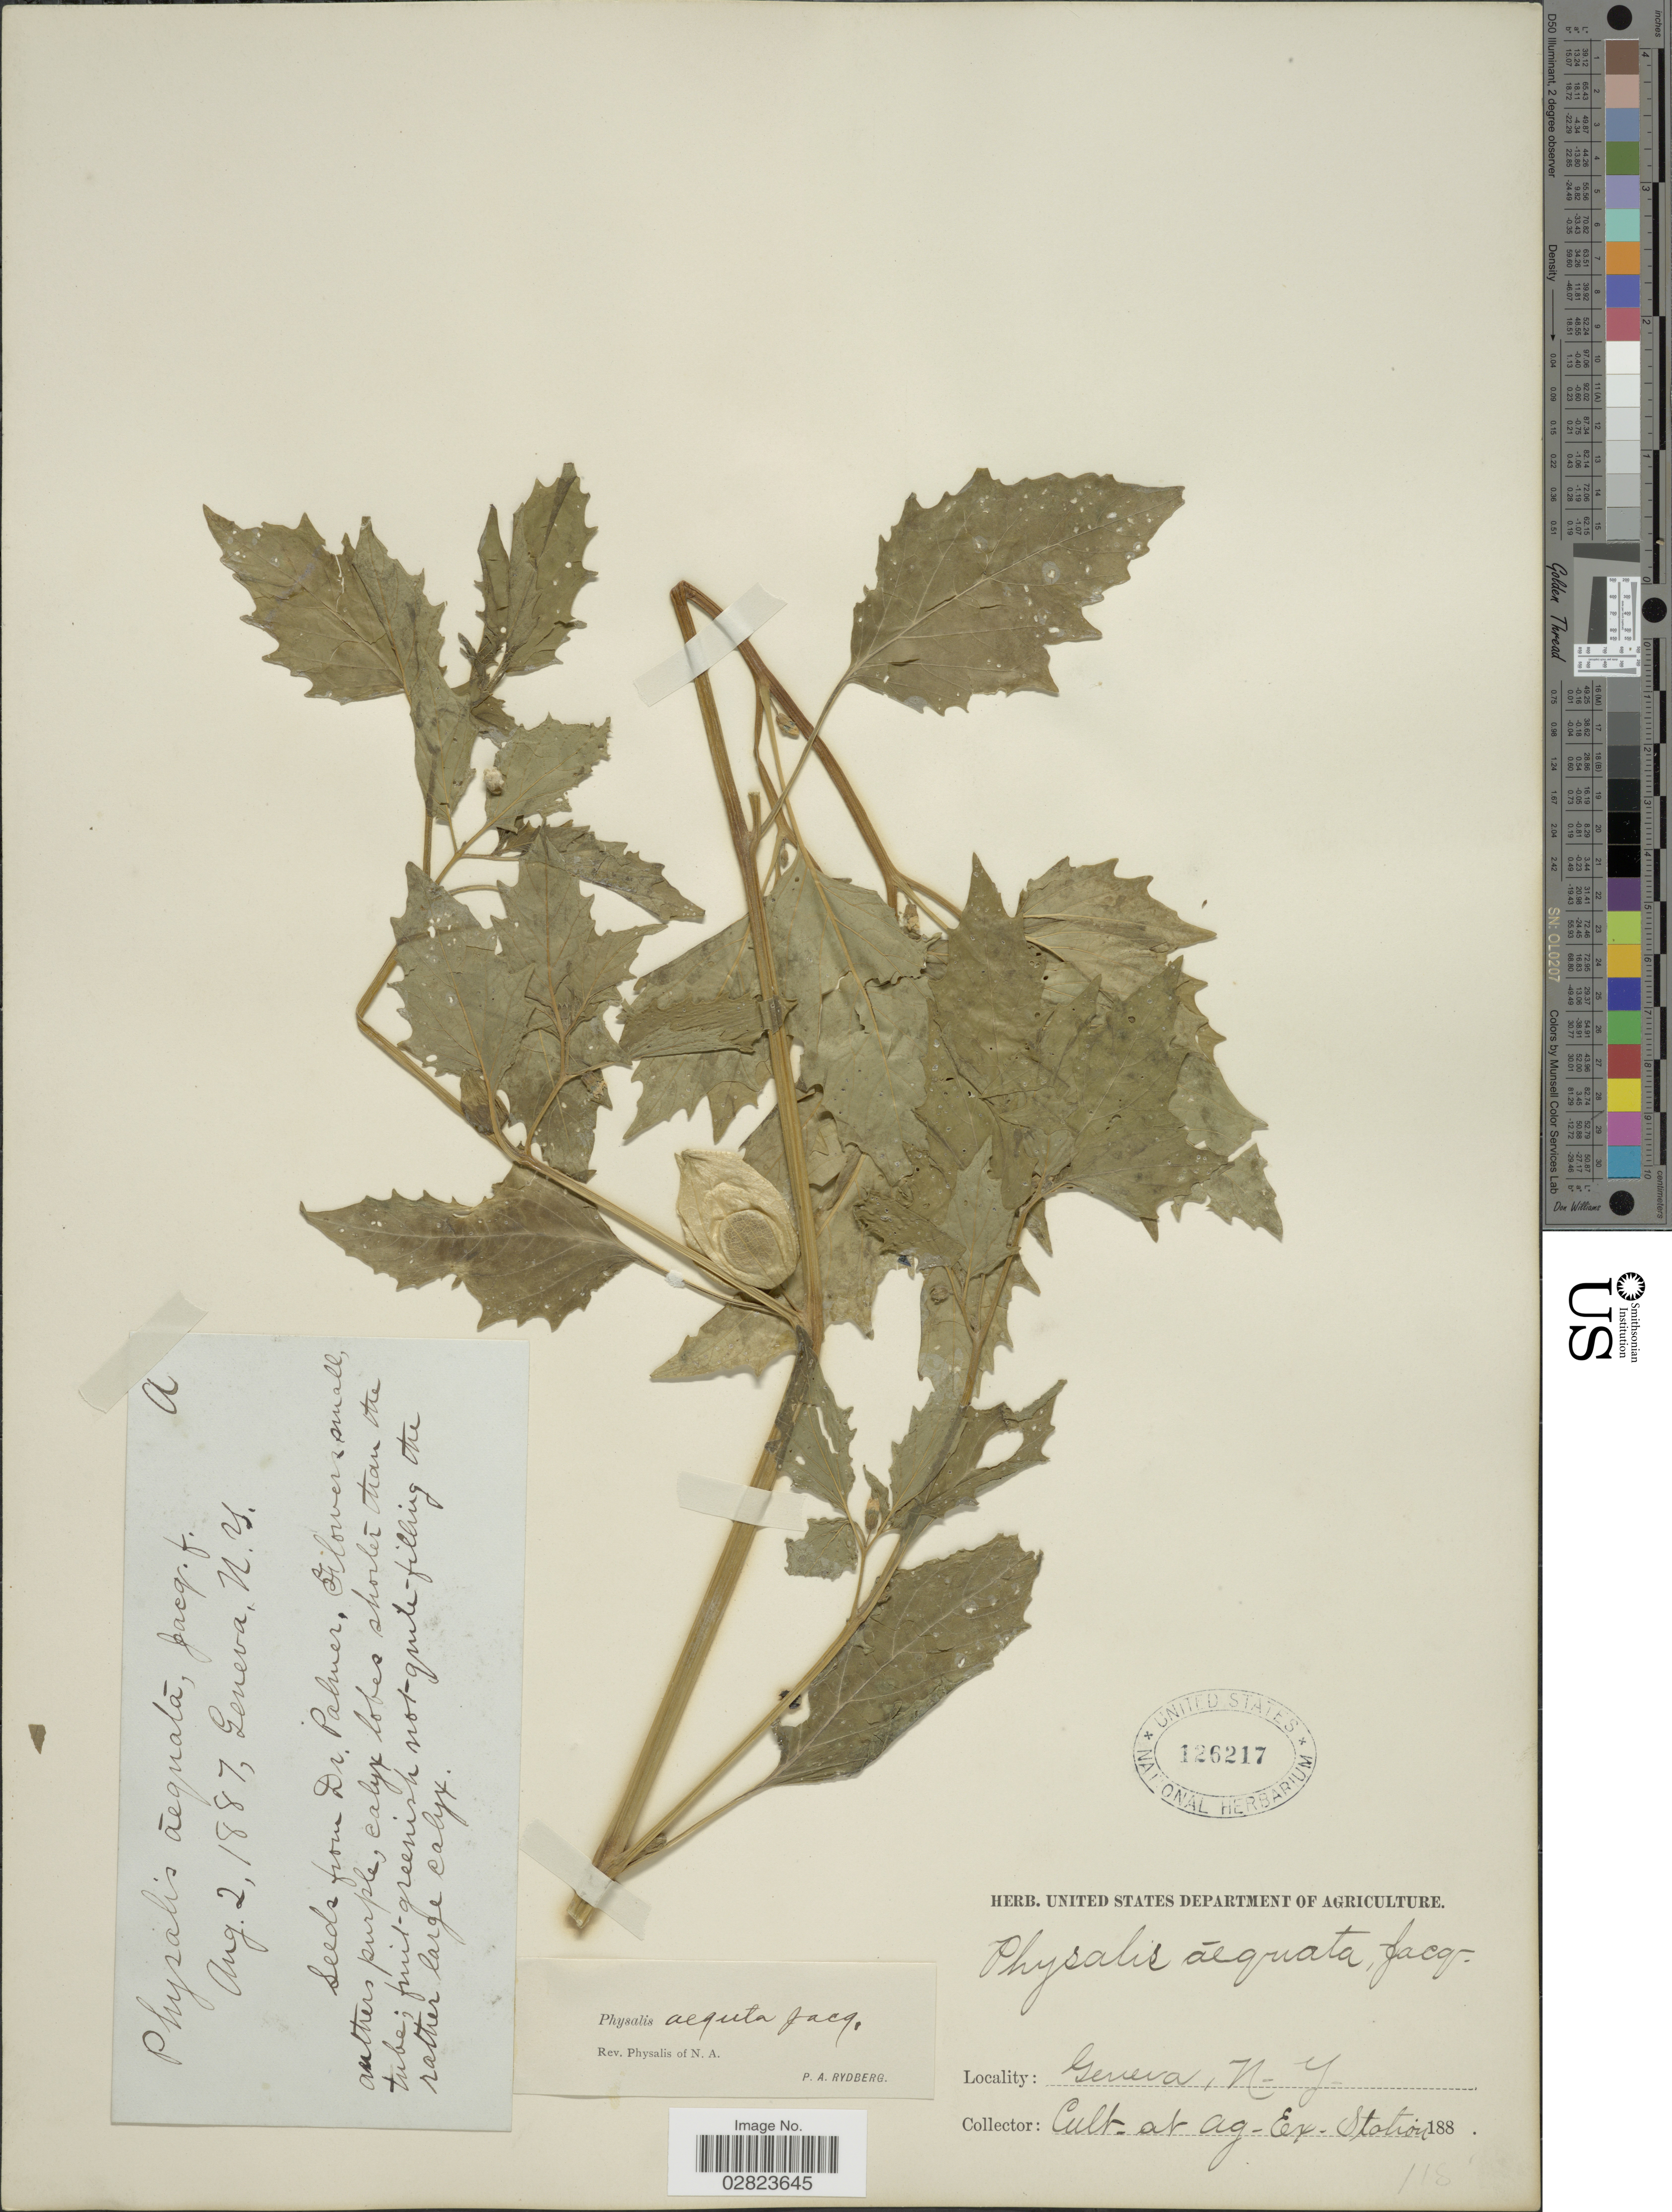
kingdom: Plantae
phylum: Tracheophyta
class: Magnoliopsida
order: Solanales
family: Solanaceae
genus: Physalis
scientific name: Physalis ixocarpa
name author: Brot. ex Hornem.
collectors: ex herb. U. S. Department of Agriculture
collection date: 1887-08-02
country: United States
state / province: New York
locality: Geneva. Cult. at Ag-Ex. Station.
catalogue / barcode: US 126217